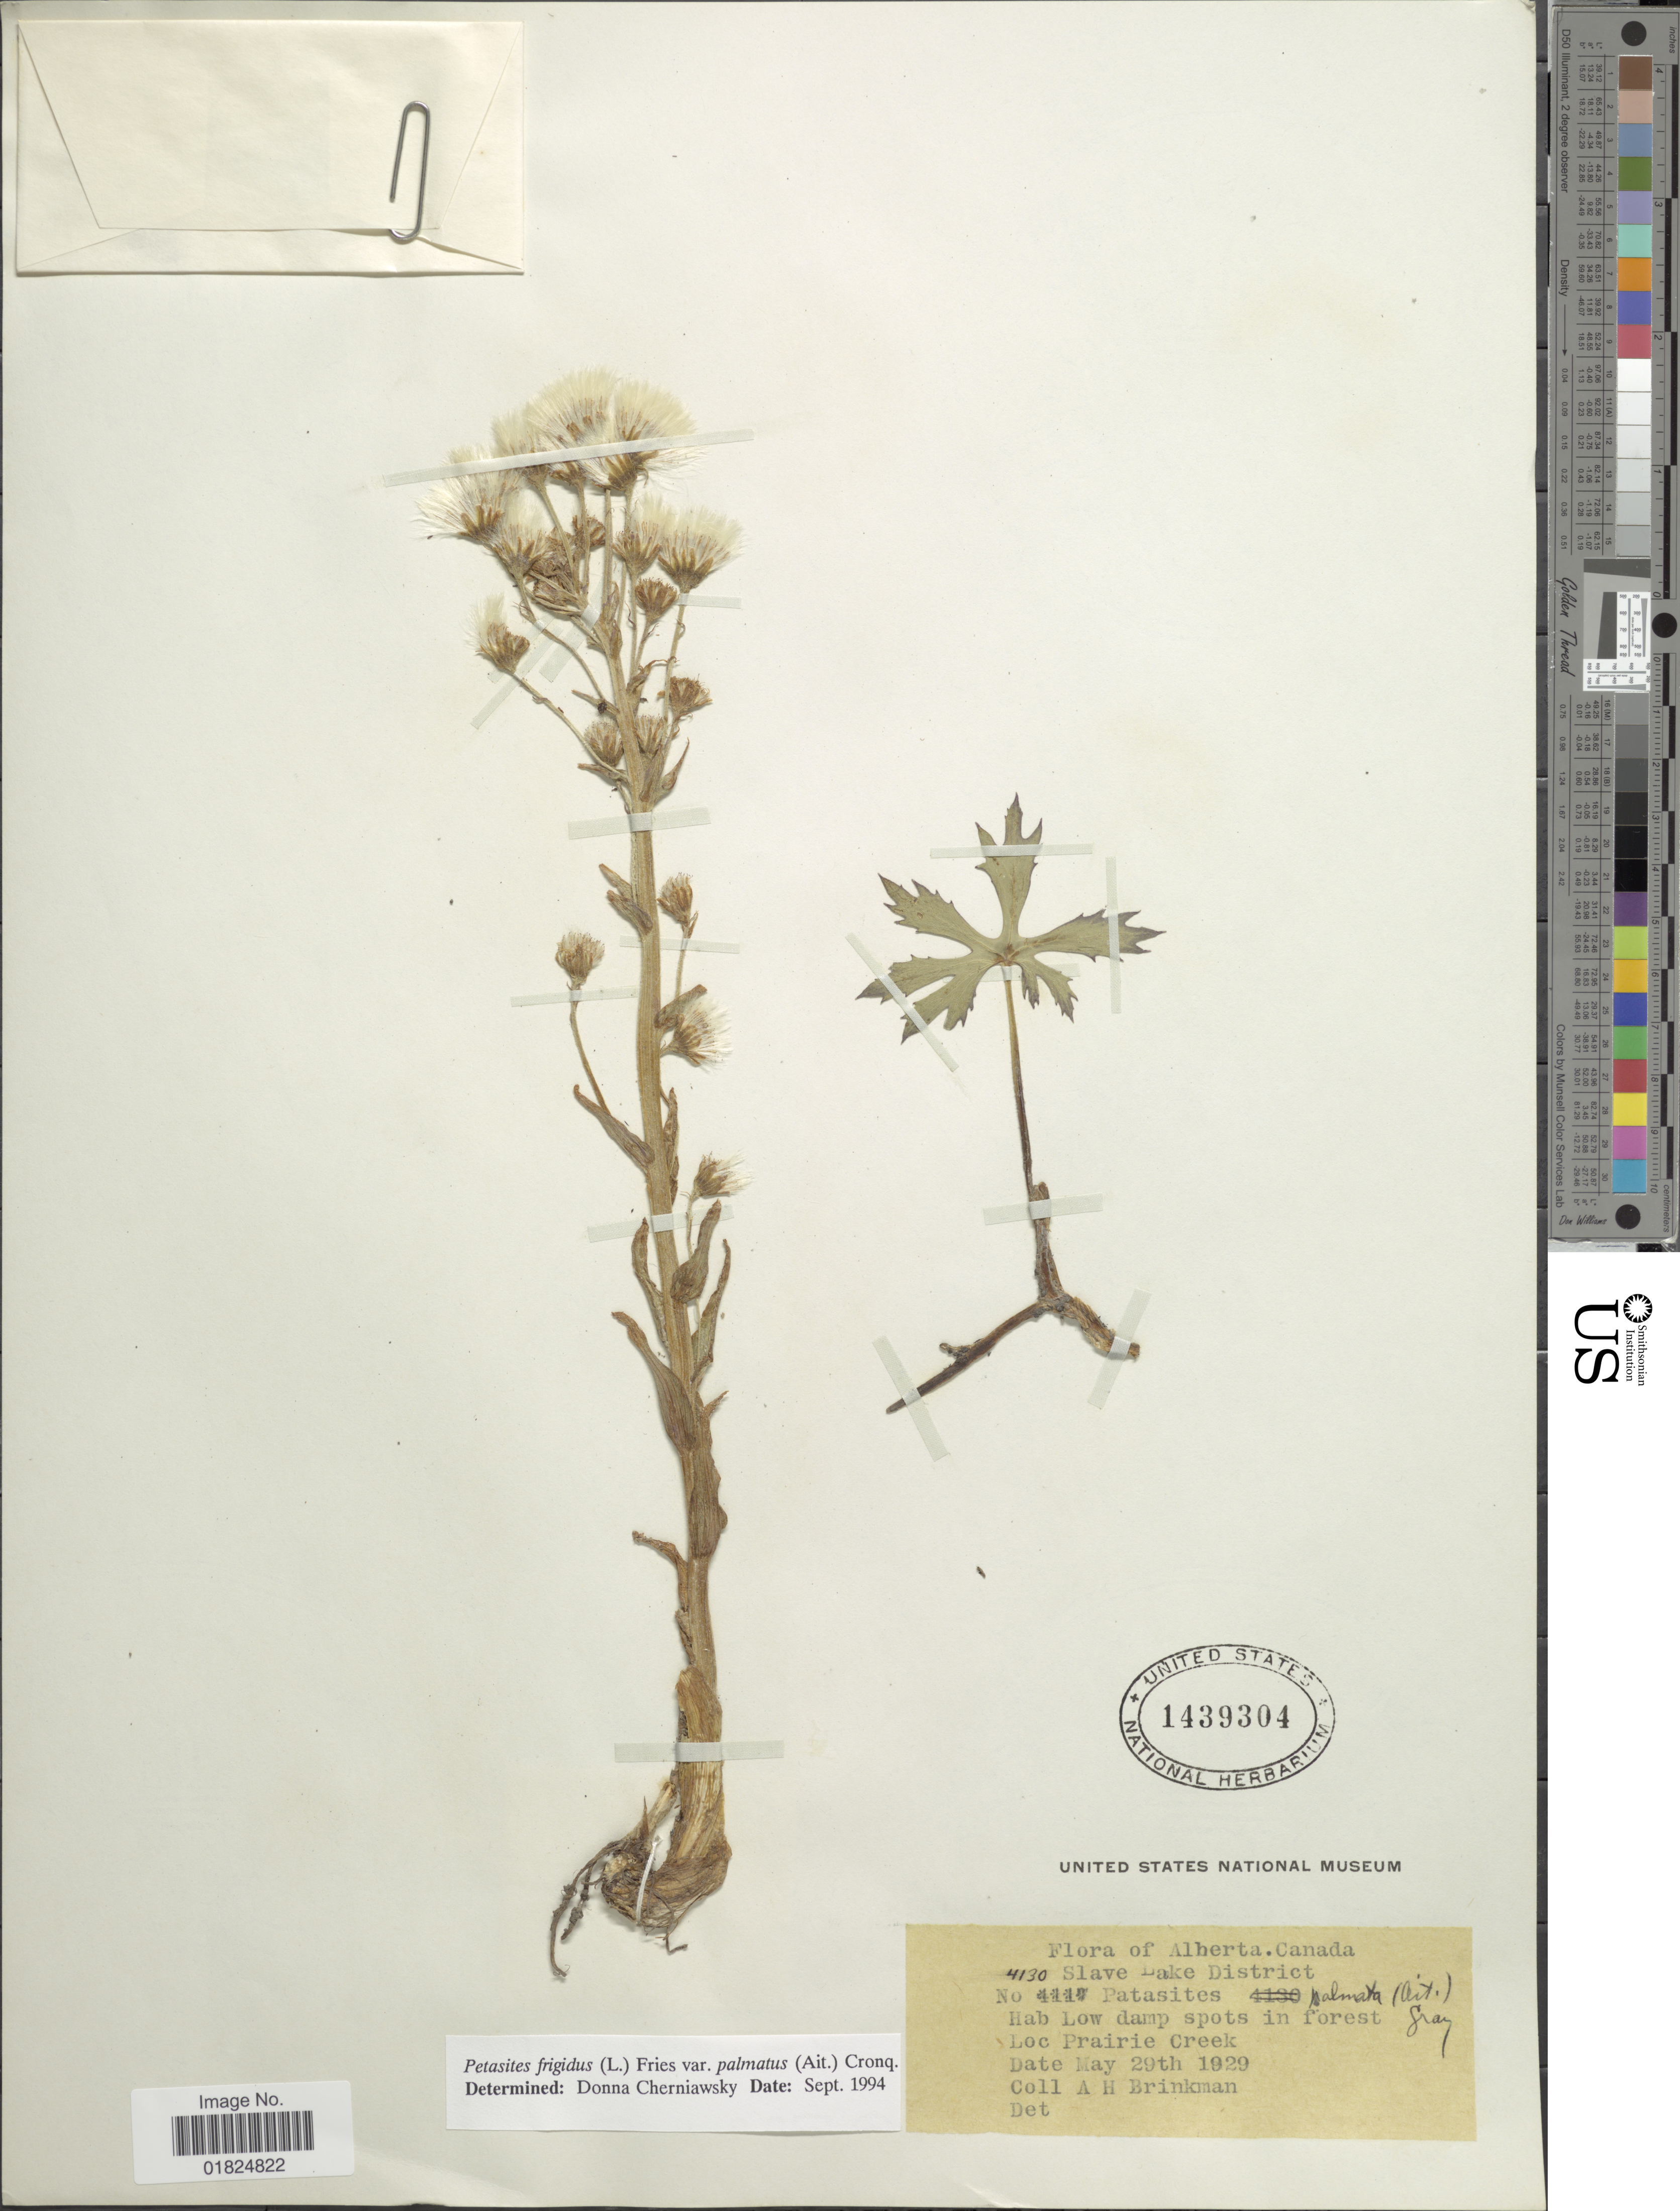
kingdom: Plantae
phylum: Tracheophyta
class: Magnoliopsida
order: Asterales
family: Asteraceae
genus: Petasites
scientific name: Petasites frigidus var. palmatus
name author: (Aiton) Cody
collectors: A. Brinkman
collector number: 4130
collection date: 1929-05-29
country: Canada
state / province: Alberta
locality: Alberta. Prairie Creek. Slave Lake District.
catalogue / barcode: US 1439304